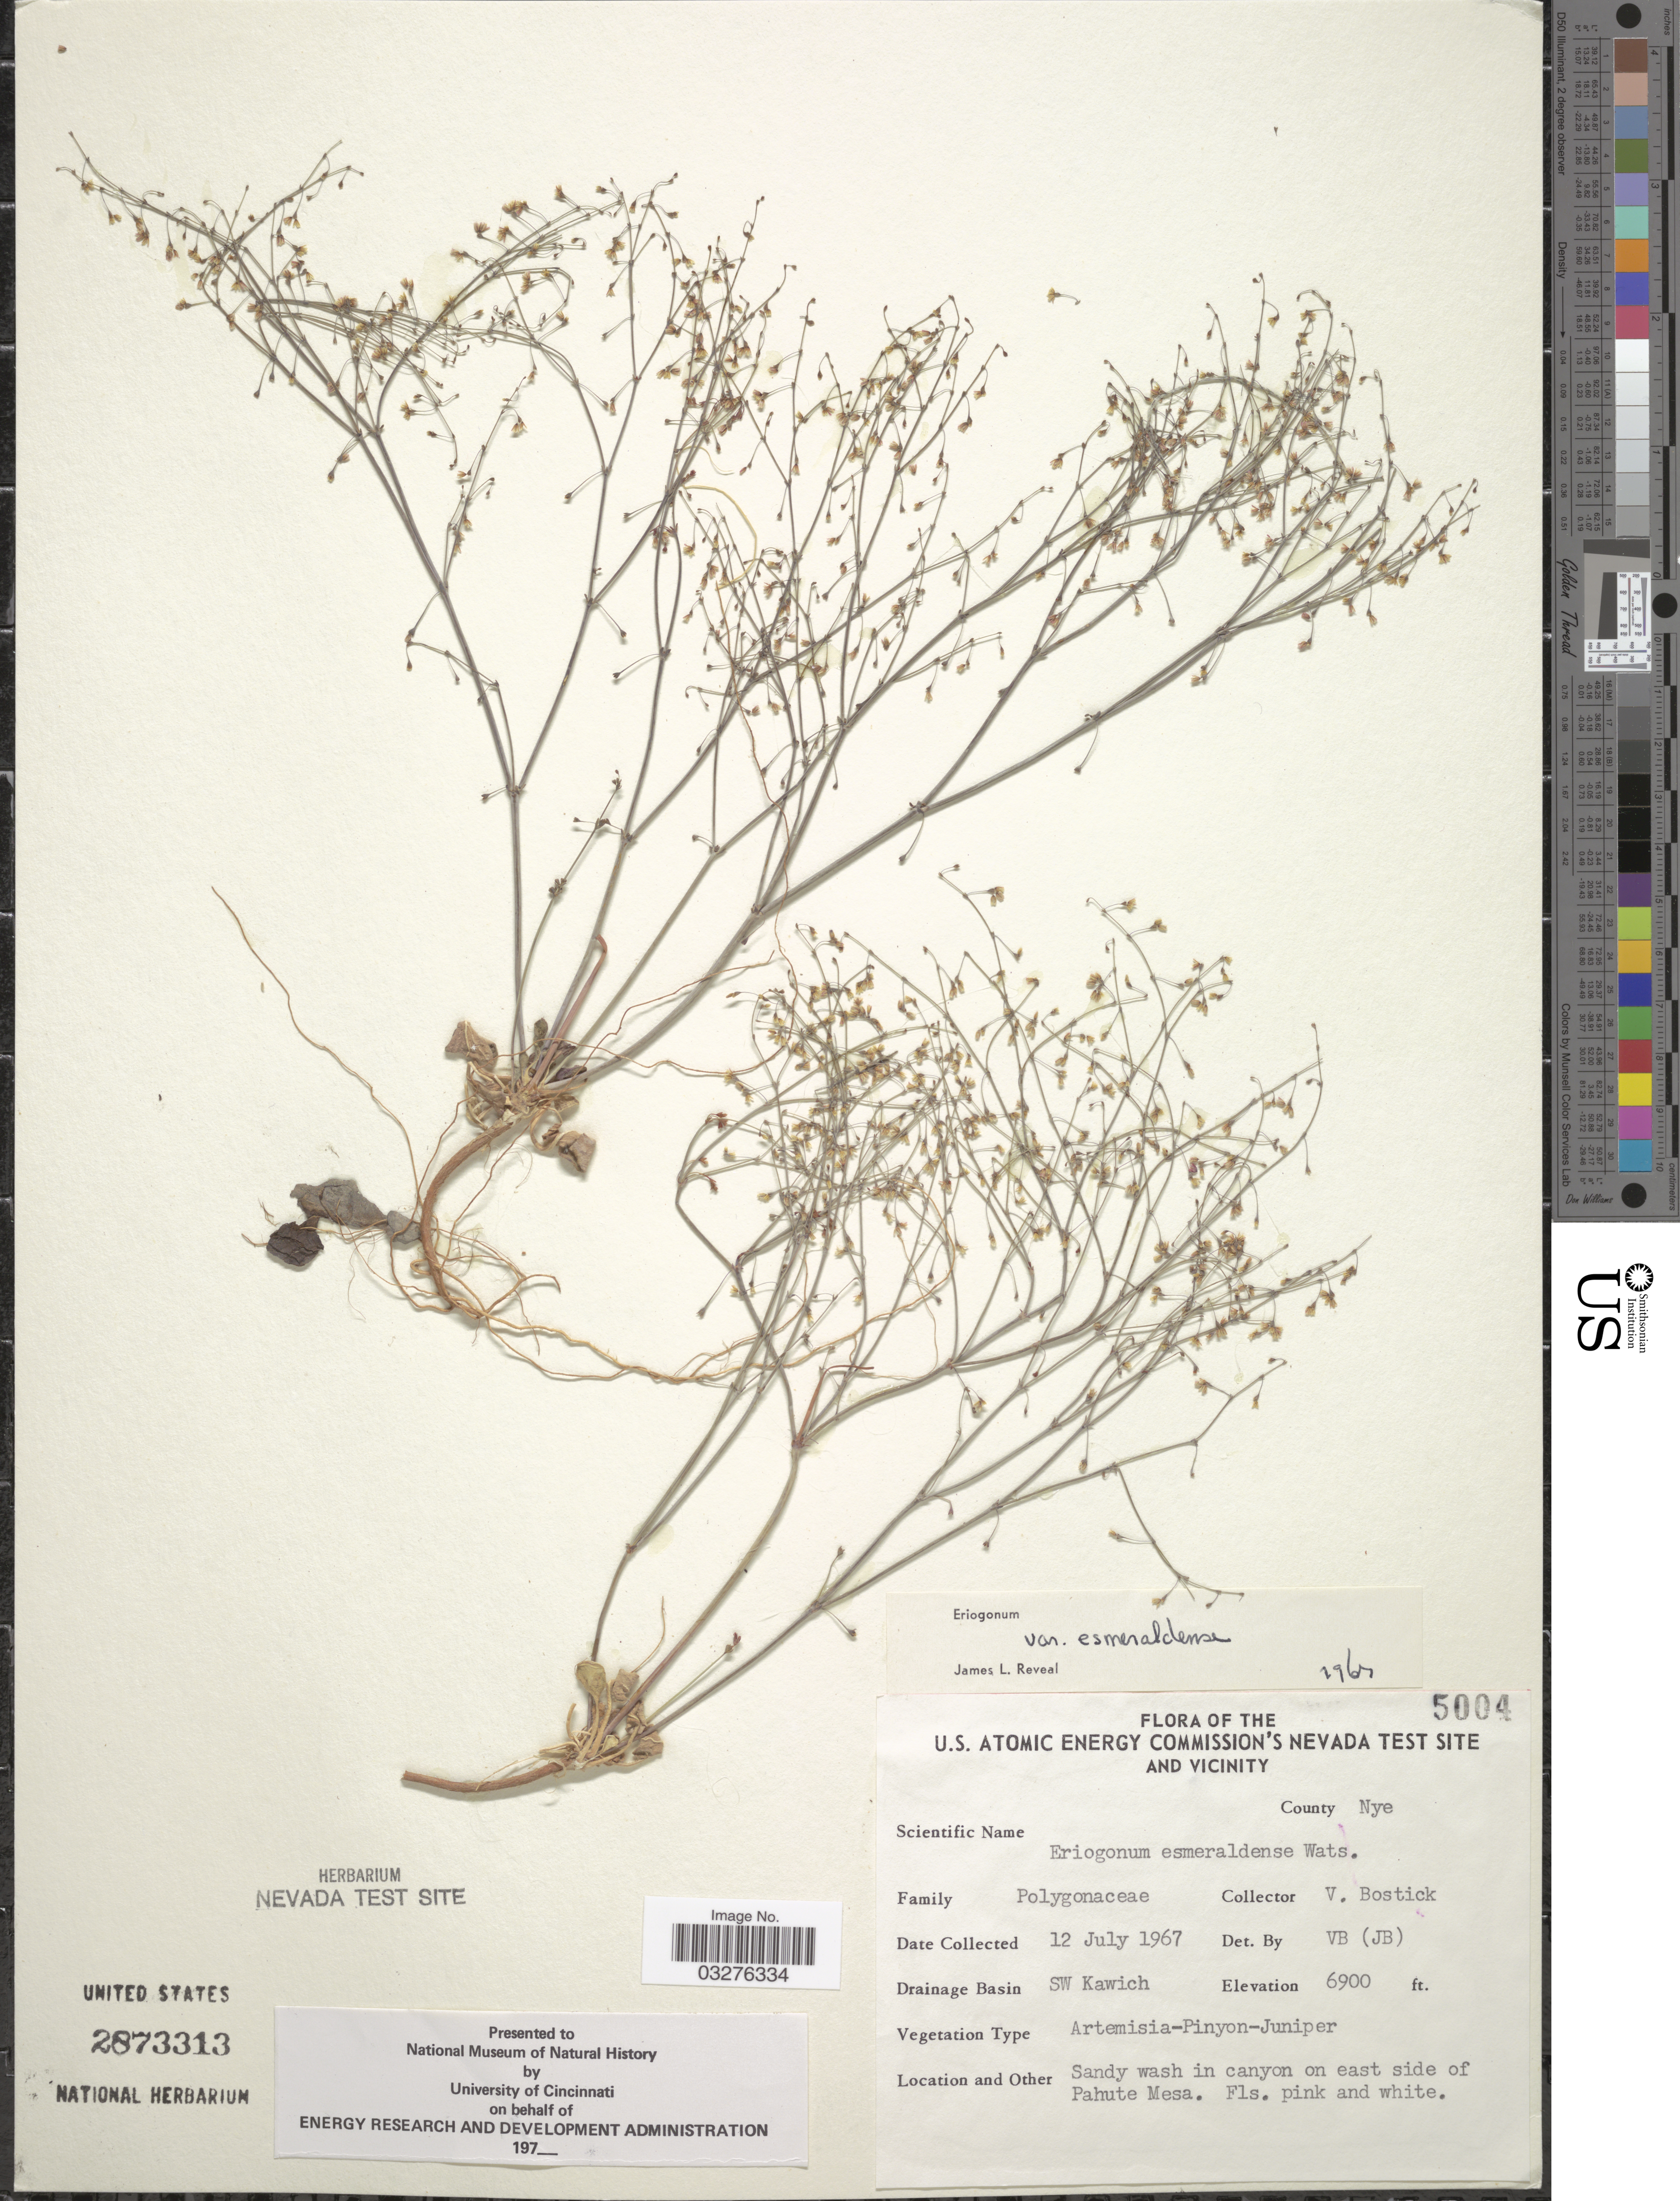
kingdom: Plantae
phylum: Tracheophyta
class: Magnoliopsida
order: Caryophyllales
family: Polygonaceae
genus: Eriogonum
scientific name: Eriogonum esmeraldense var. esmeraldense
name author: S. Watson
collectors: V. Bostick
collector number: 5004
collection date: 1967-07-12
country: United States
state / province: Nevada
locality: U.S. Atomic Energy Commission's Nevada Test Site and vicinity, County Nye, Drainage Basin SW Kawich, Sandy wash in canyon on east side of Pahute Mesa.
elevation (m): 2103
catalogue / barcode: US 2873313